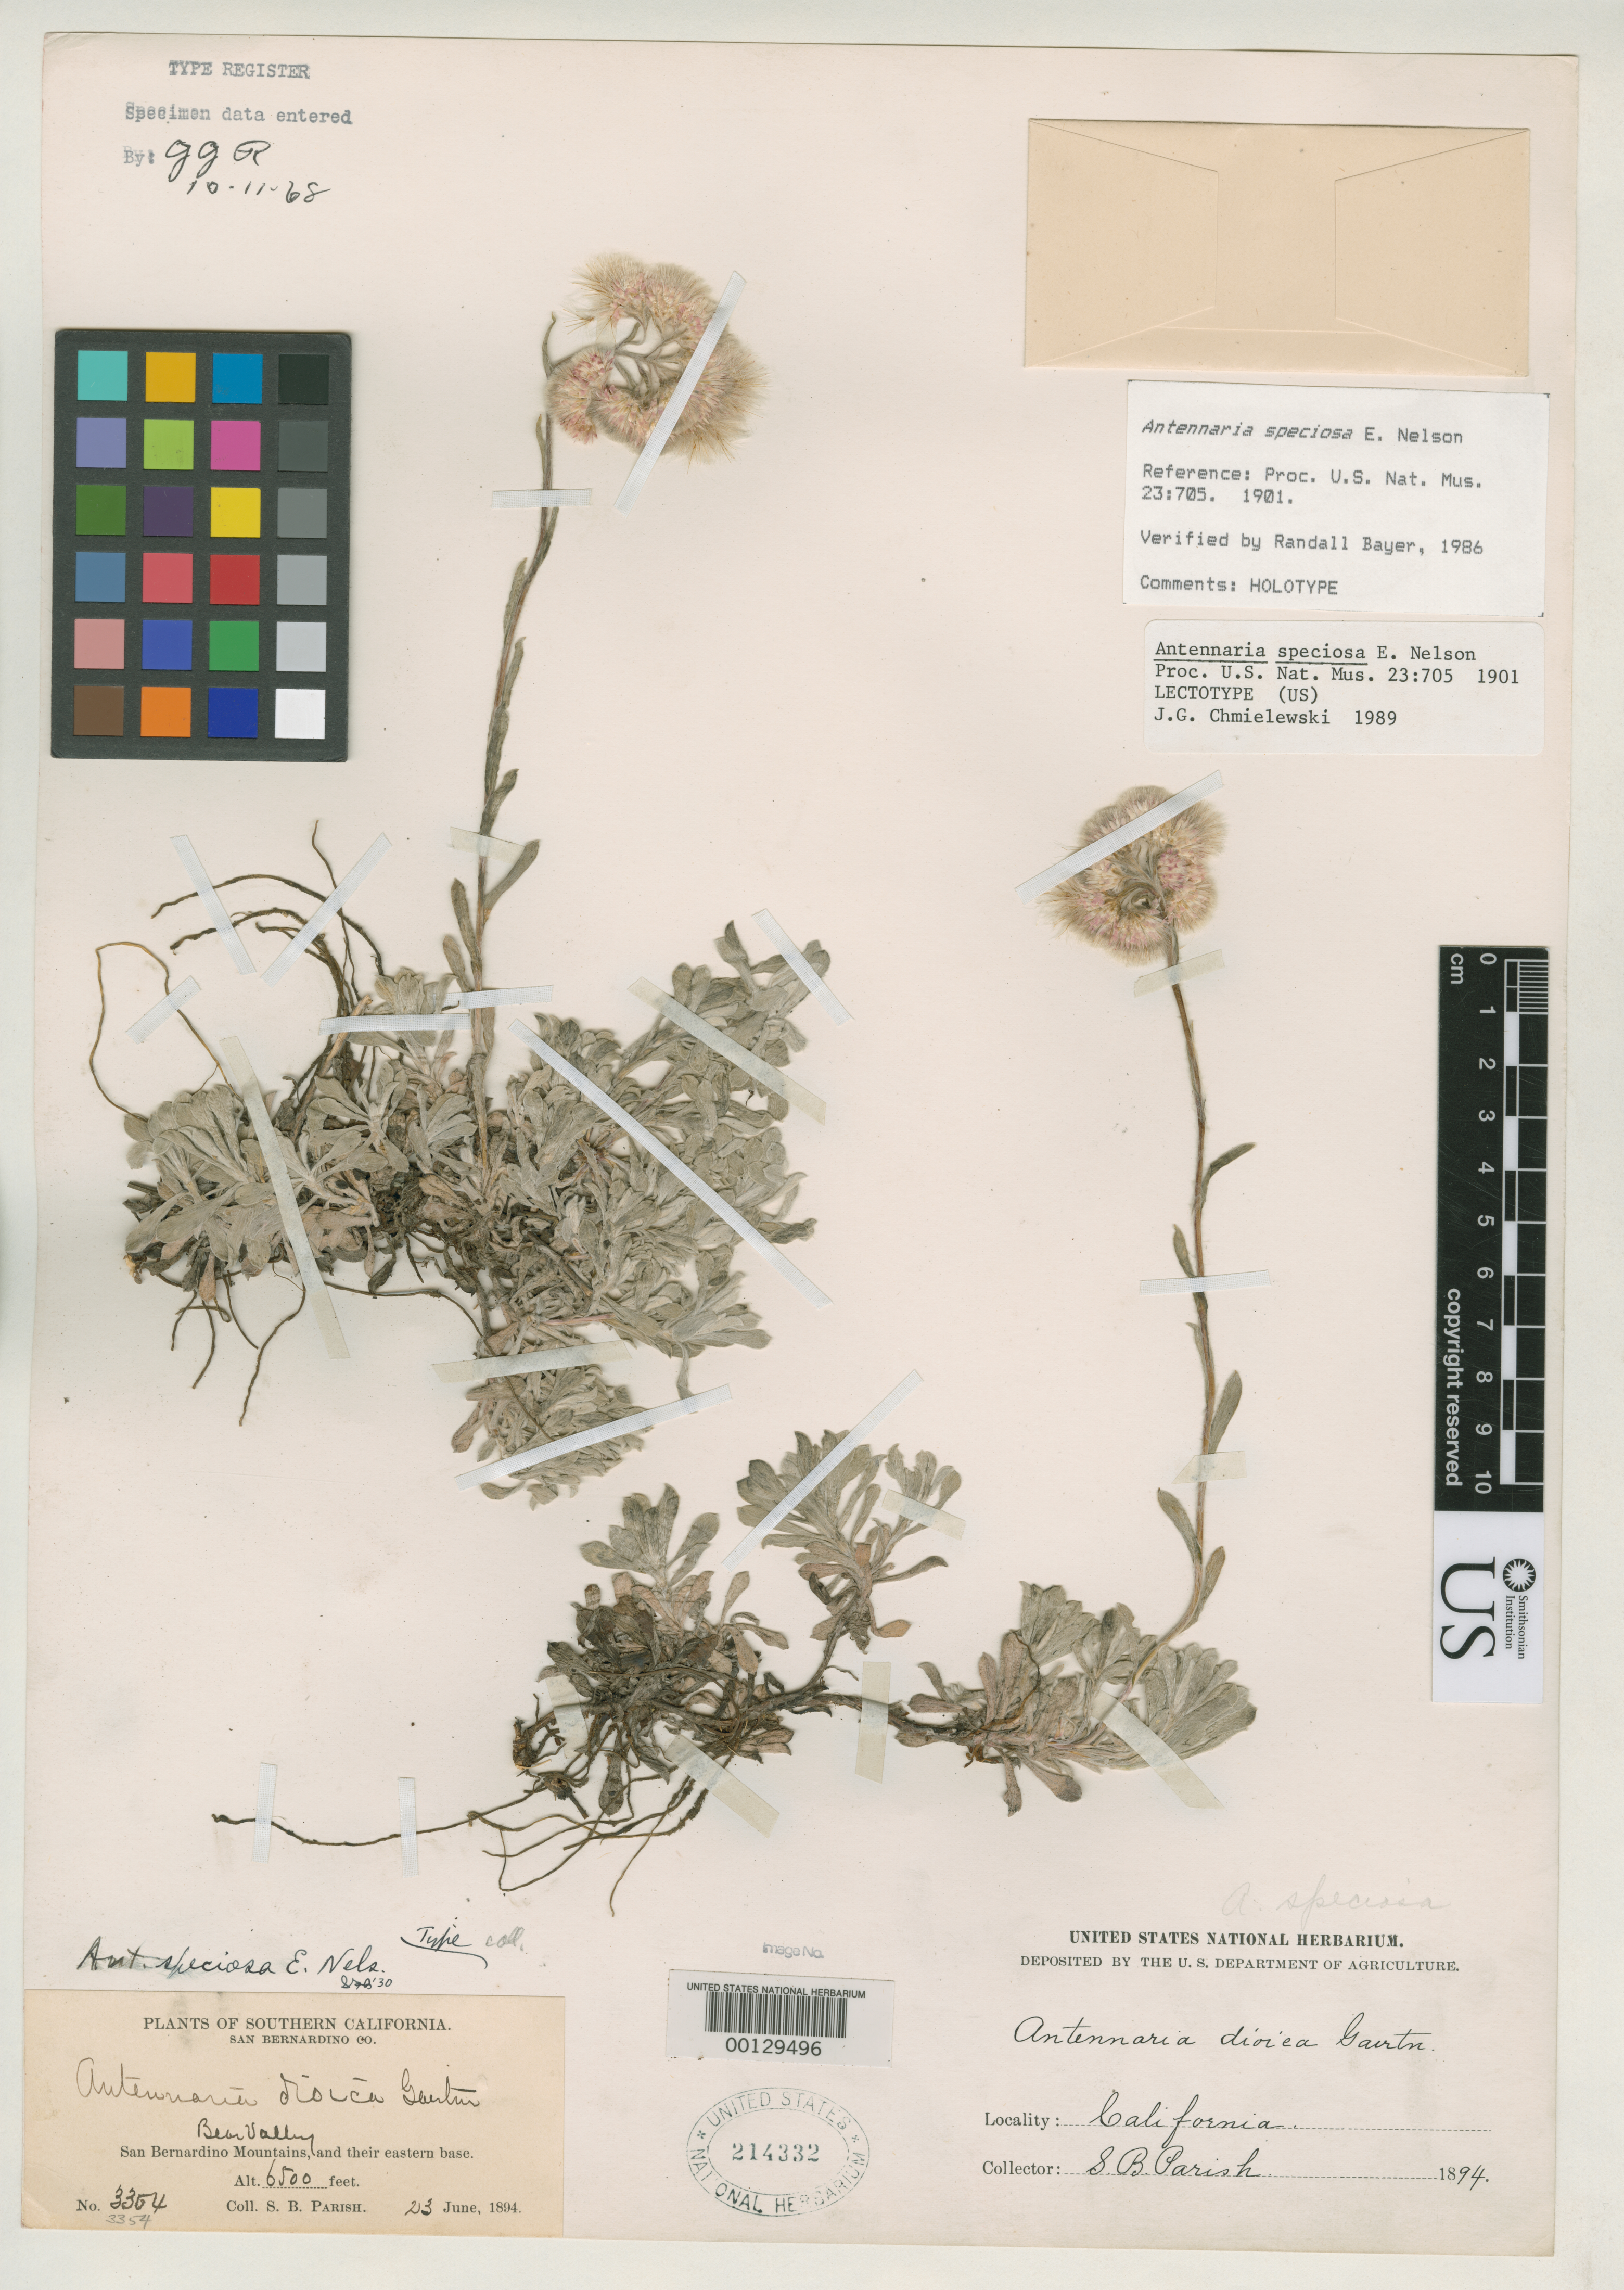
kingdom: Plantae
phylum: Tracheophyta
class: Magnoliopsida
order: Asterales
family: Asteraceae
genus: Antennaria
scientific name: Antennaria speciosa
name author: E.E. Nelson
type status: Type Material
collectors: S. B. Parish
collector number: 3354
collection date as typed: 23 Jun 1894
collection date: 1894-06-23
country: United States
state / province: California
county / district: San Bernardino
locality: San Bernardino Mts.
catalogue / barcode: US 214332